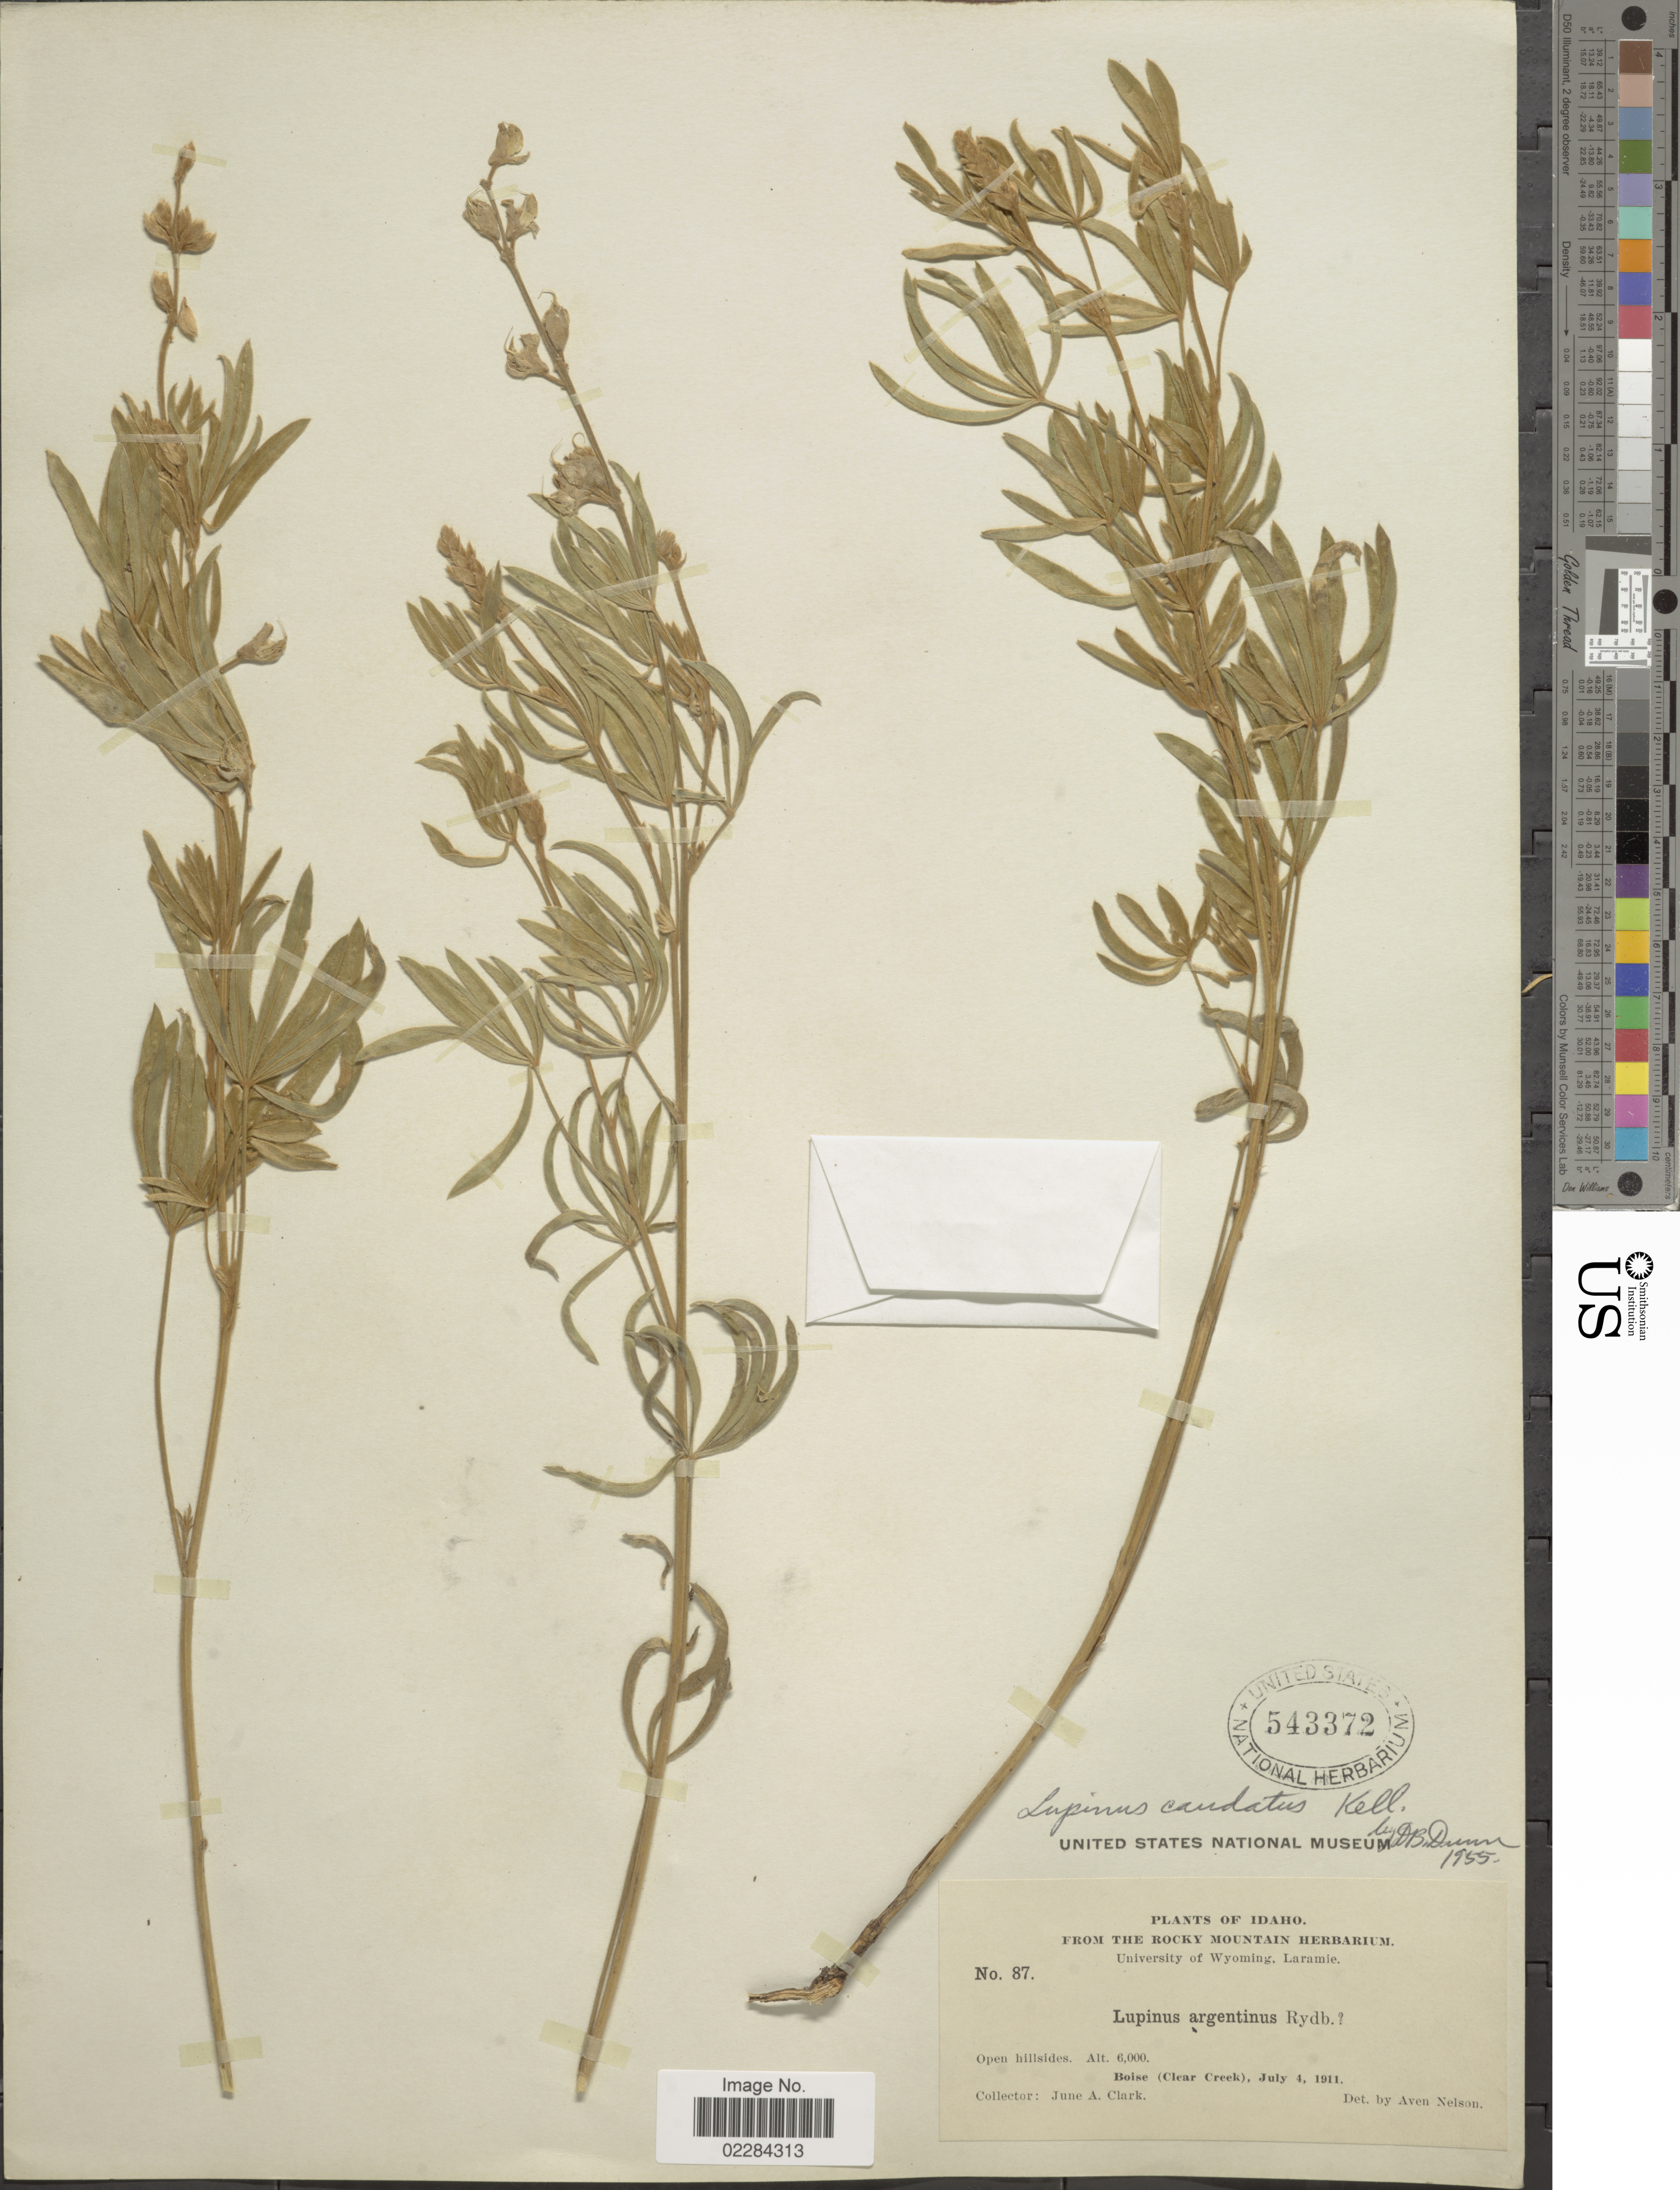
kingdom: Plantae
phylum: Tracheophyta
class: Magnoliopsida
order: Fabales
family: Fabaceae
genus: Lupinus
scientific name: Lupinus caudatus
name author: Kellogg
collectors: J. A. Clark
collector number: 87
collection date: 1911-07-04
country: United States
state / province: Idaho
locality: Boise (Clear Creek).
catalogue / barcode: US 543372